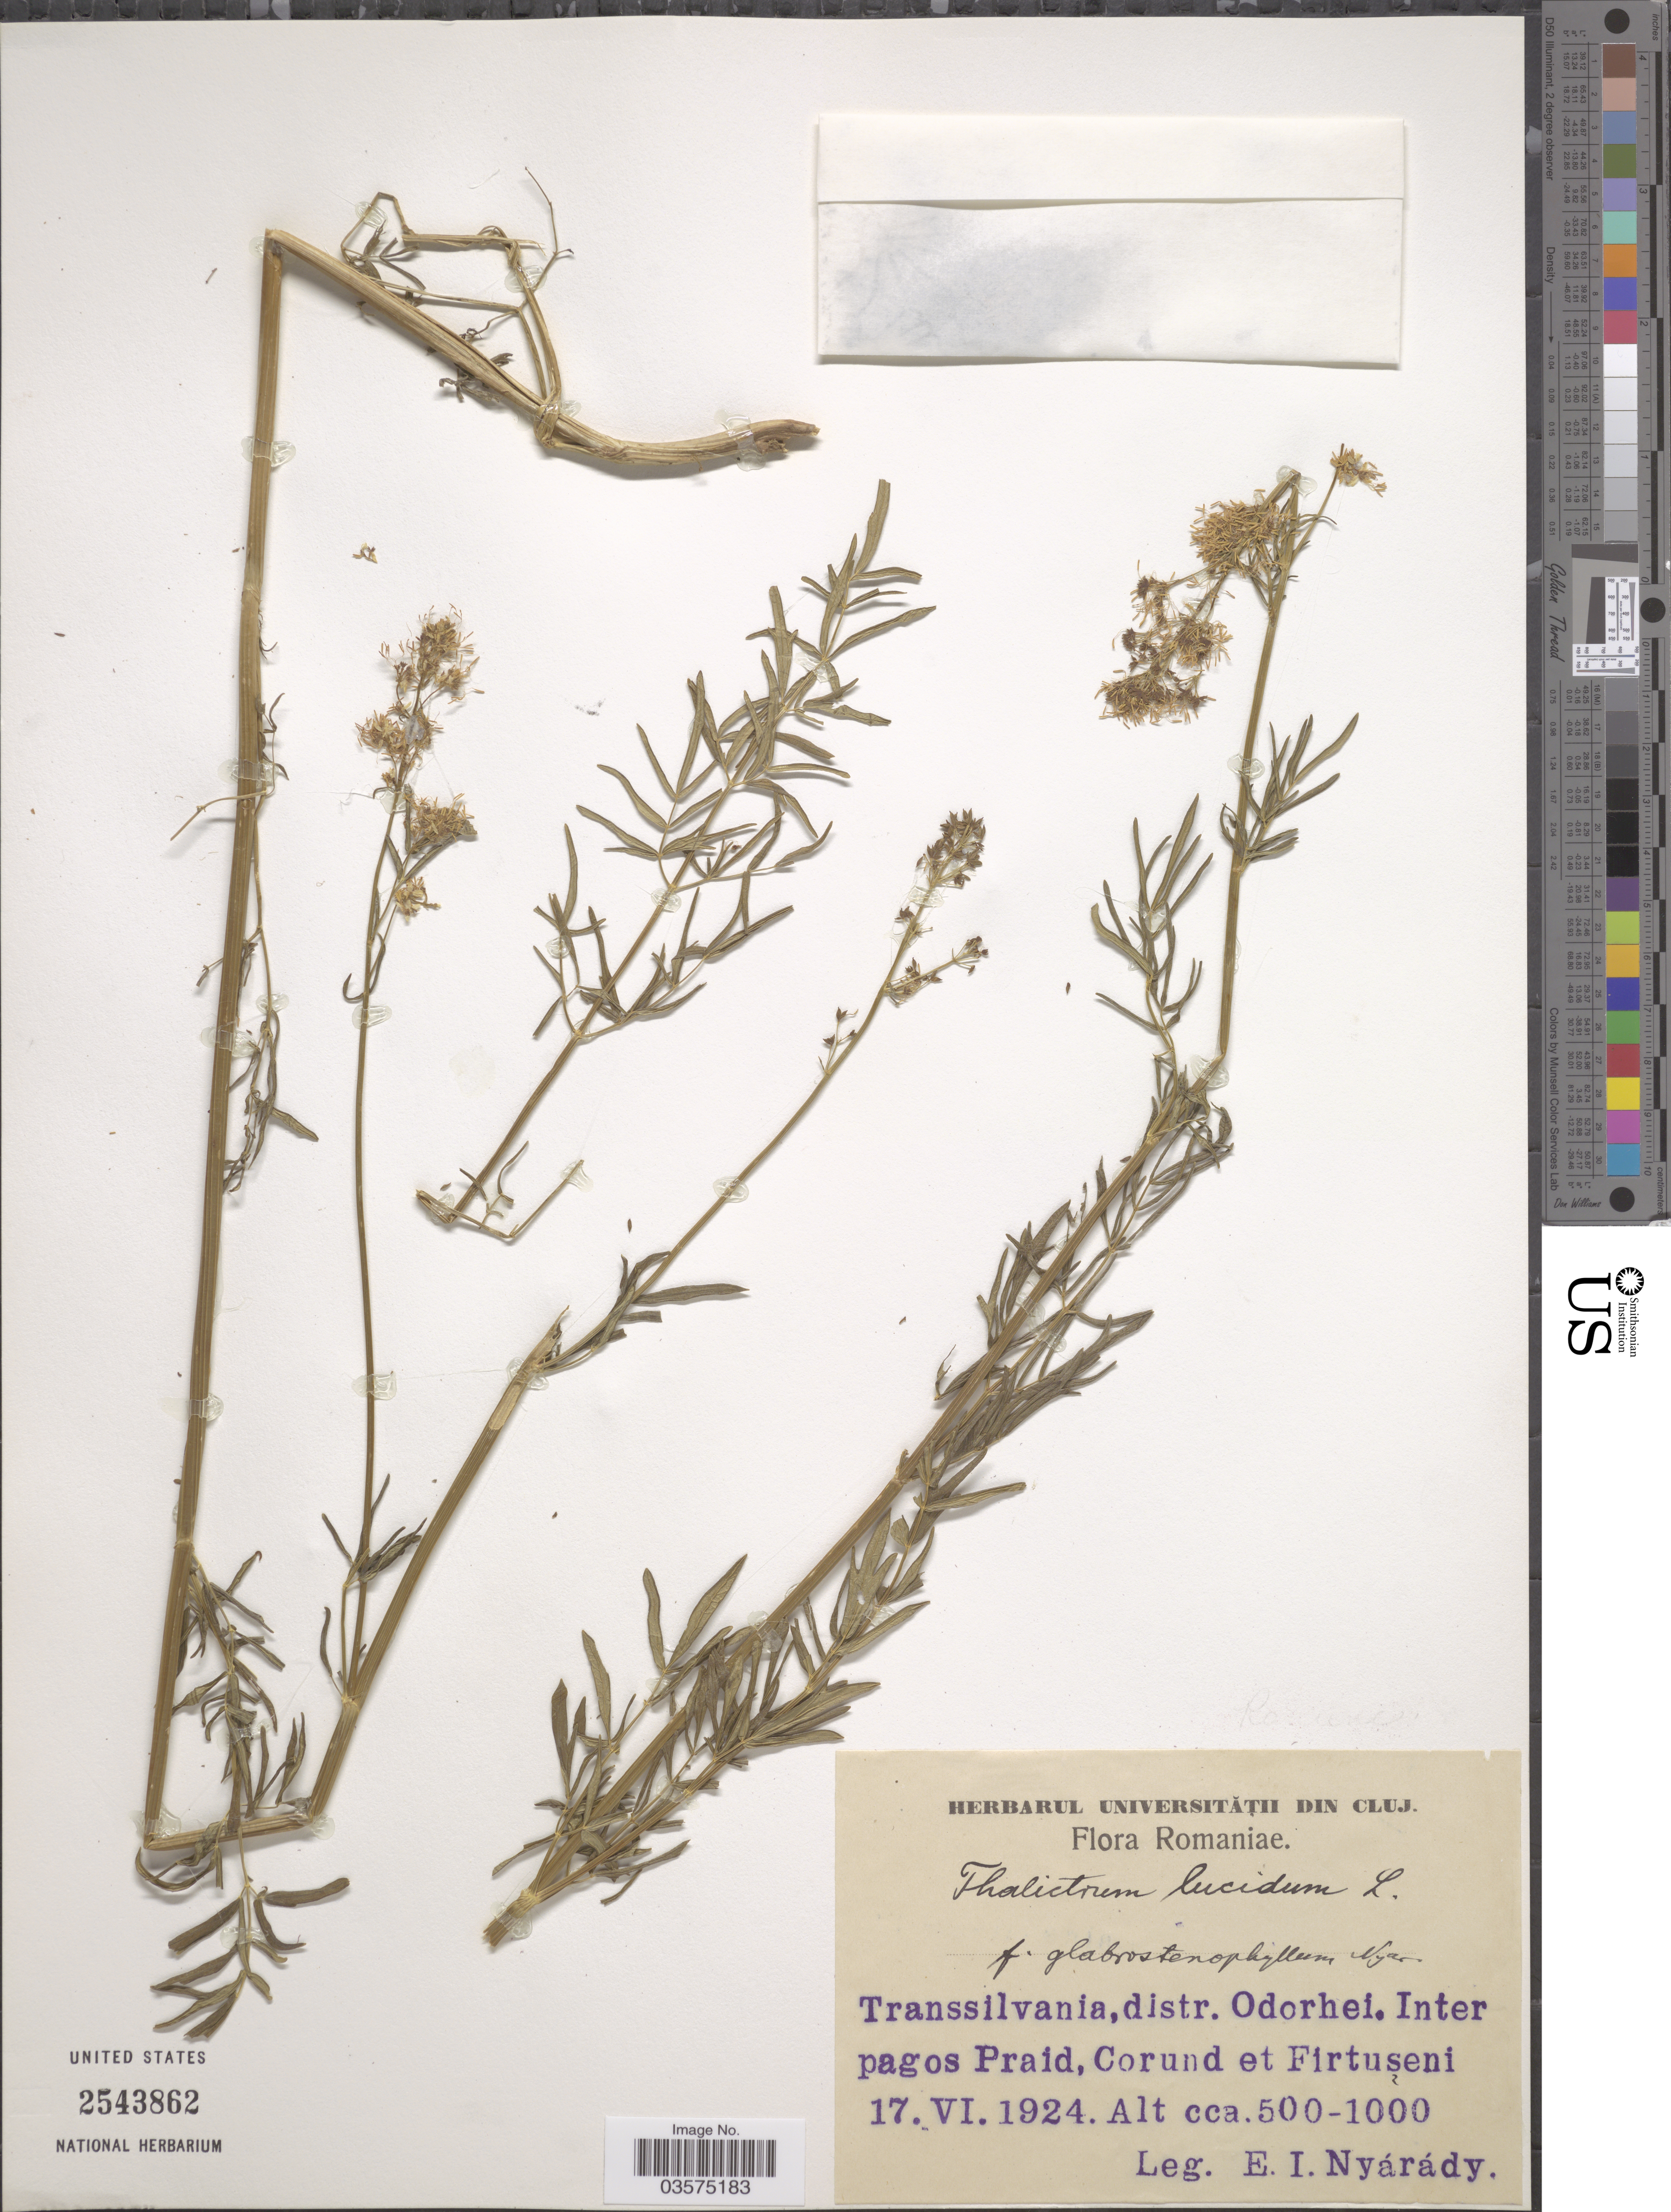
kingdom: Plantae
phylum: Tracheophyta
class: Magnoliopsida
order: Ranunculales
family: Ranunculaceae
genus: Thalictrum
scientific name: Thalictrum lucidum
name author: L.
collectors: E. Nyárády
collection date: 1924-06-17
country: Romania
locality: Transsilvania, distr. Odorhei. Inter pagos Praid, Corund et Firtuseni.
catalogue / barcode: US 2543862